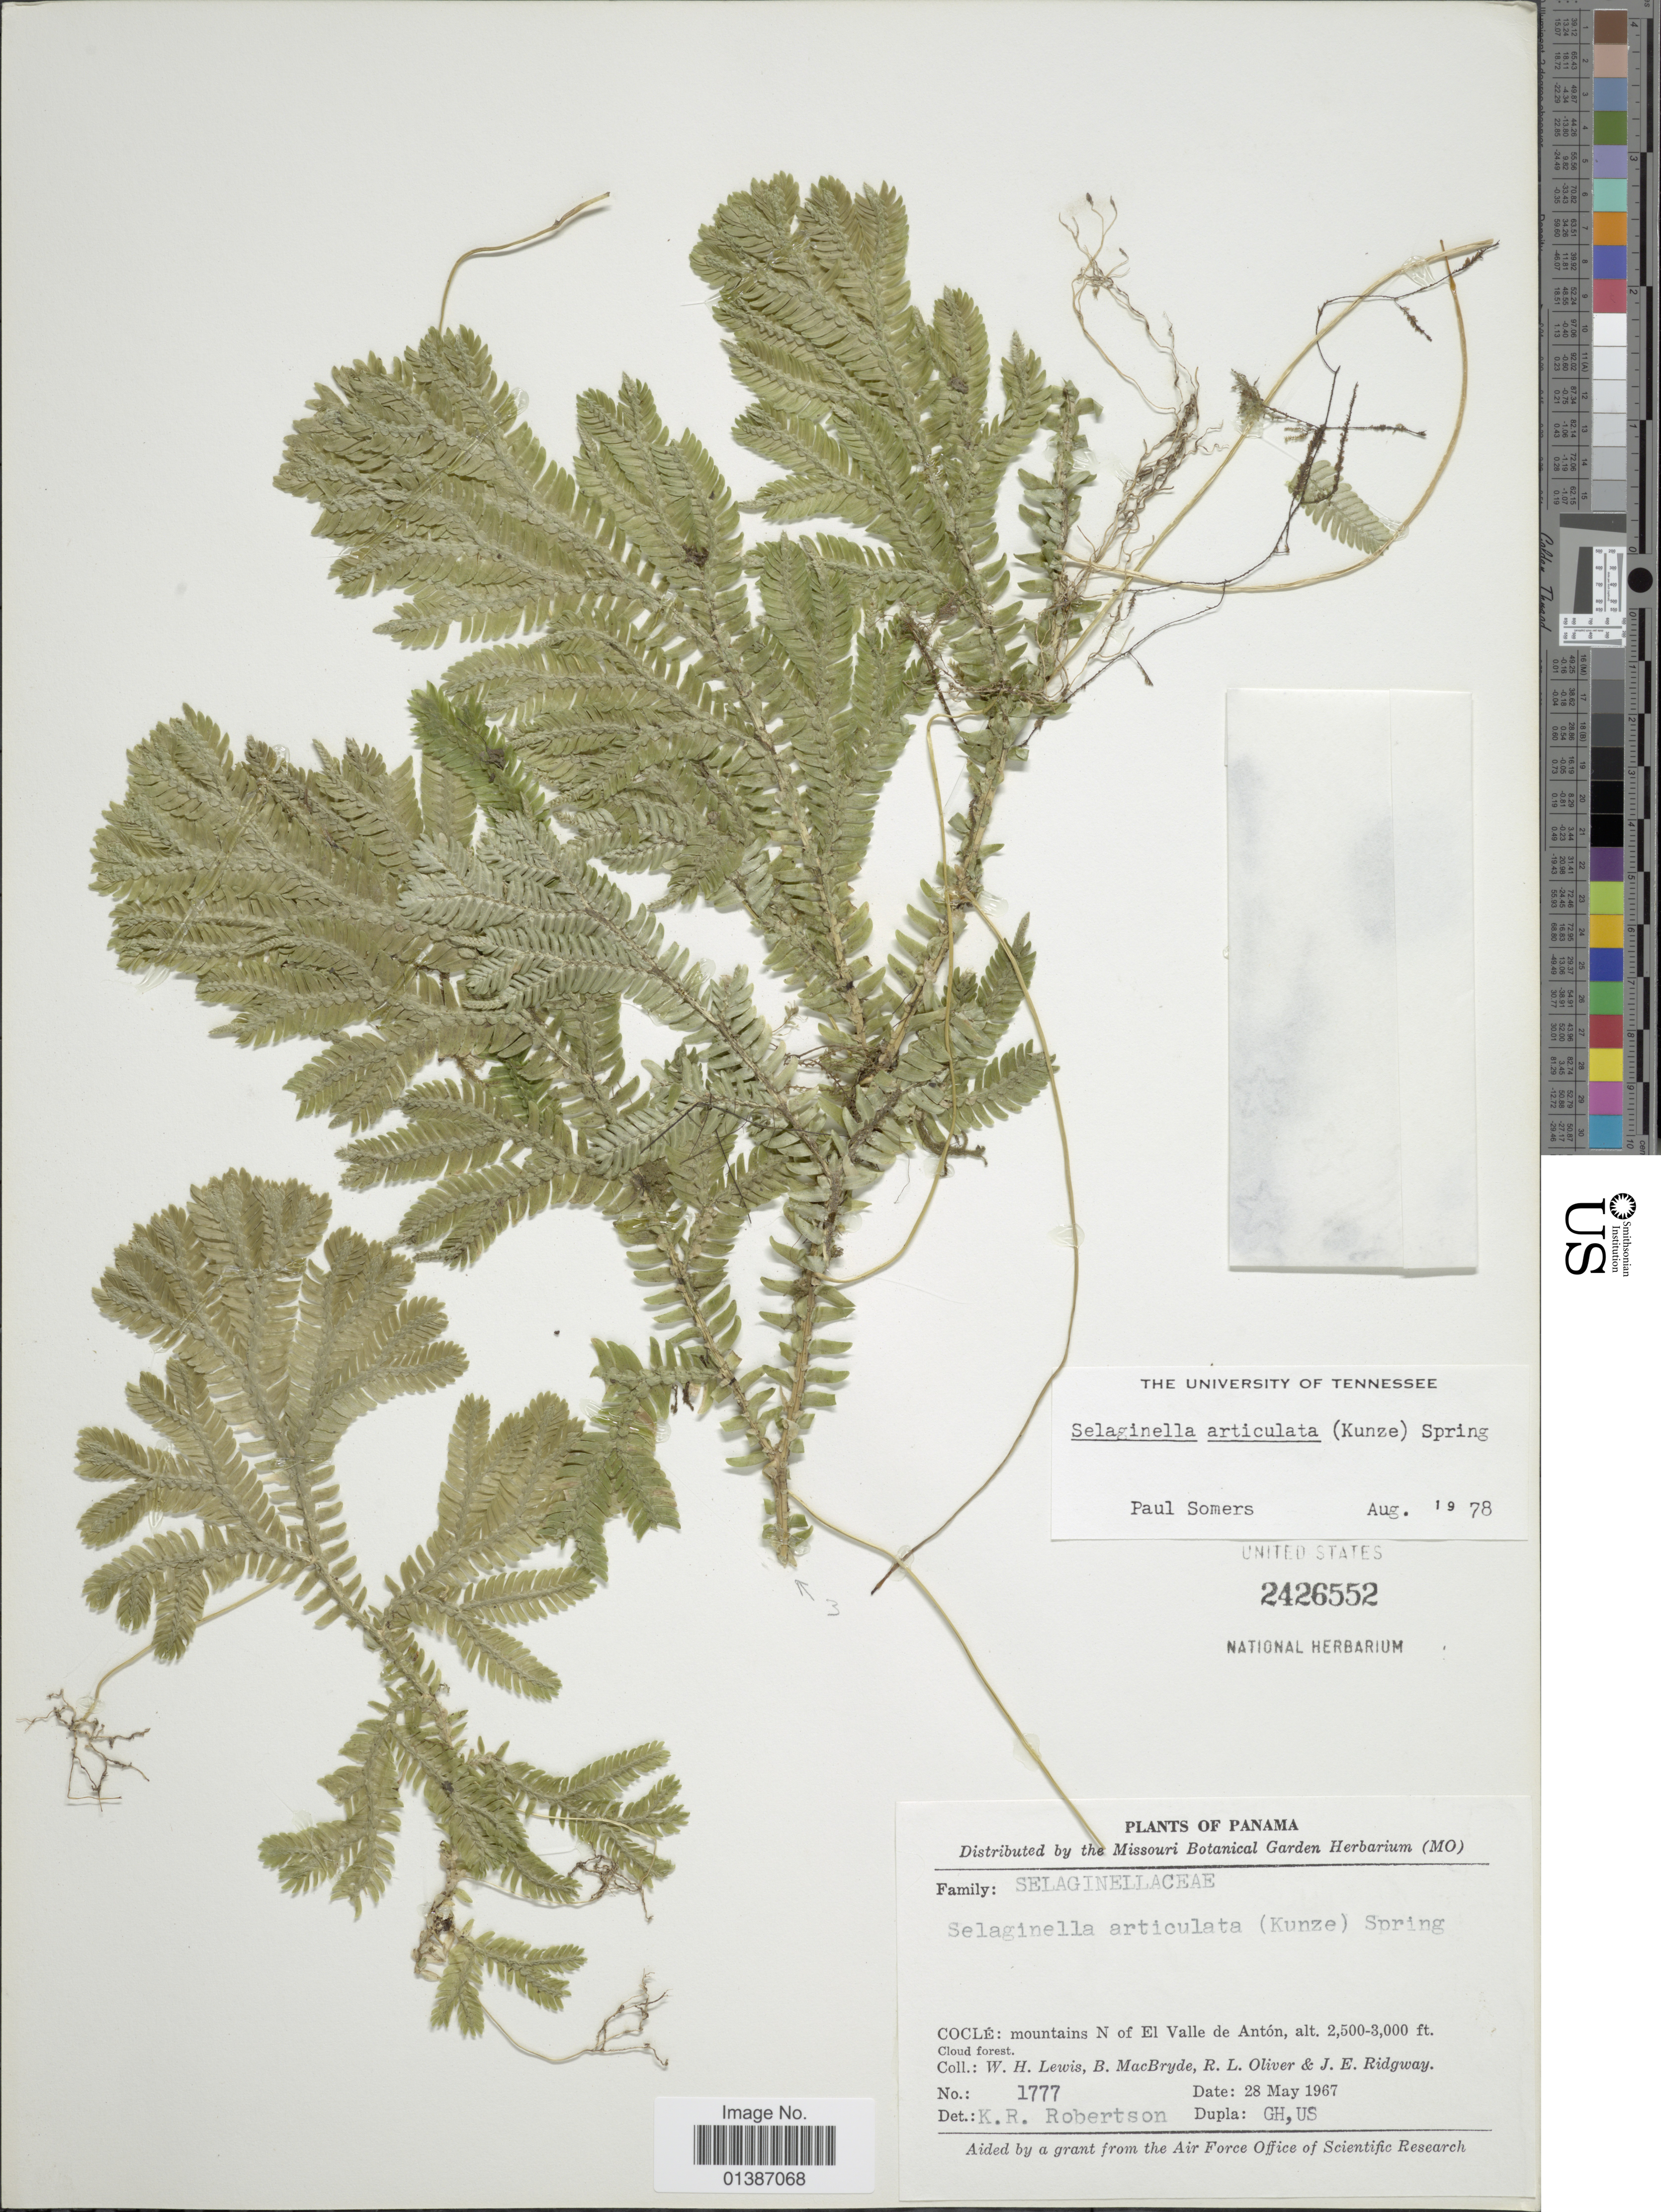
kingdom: Plantae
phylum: Tracheophyta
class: Lycopodiopsida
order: Selaginellales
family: Selaginellaceae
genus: Selaginella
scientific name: Selaginella articulata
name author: (Kunze) Spring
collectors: W. H. Lewis, B. MacBryde, R. Oliver & J. Ridgway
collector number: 1777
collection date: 1967-05-28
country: Panama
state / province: Coclé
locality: Coclé: mountains N of El Valle de Antón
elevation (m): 762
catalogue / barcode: US 2426552